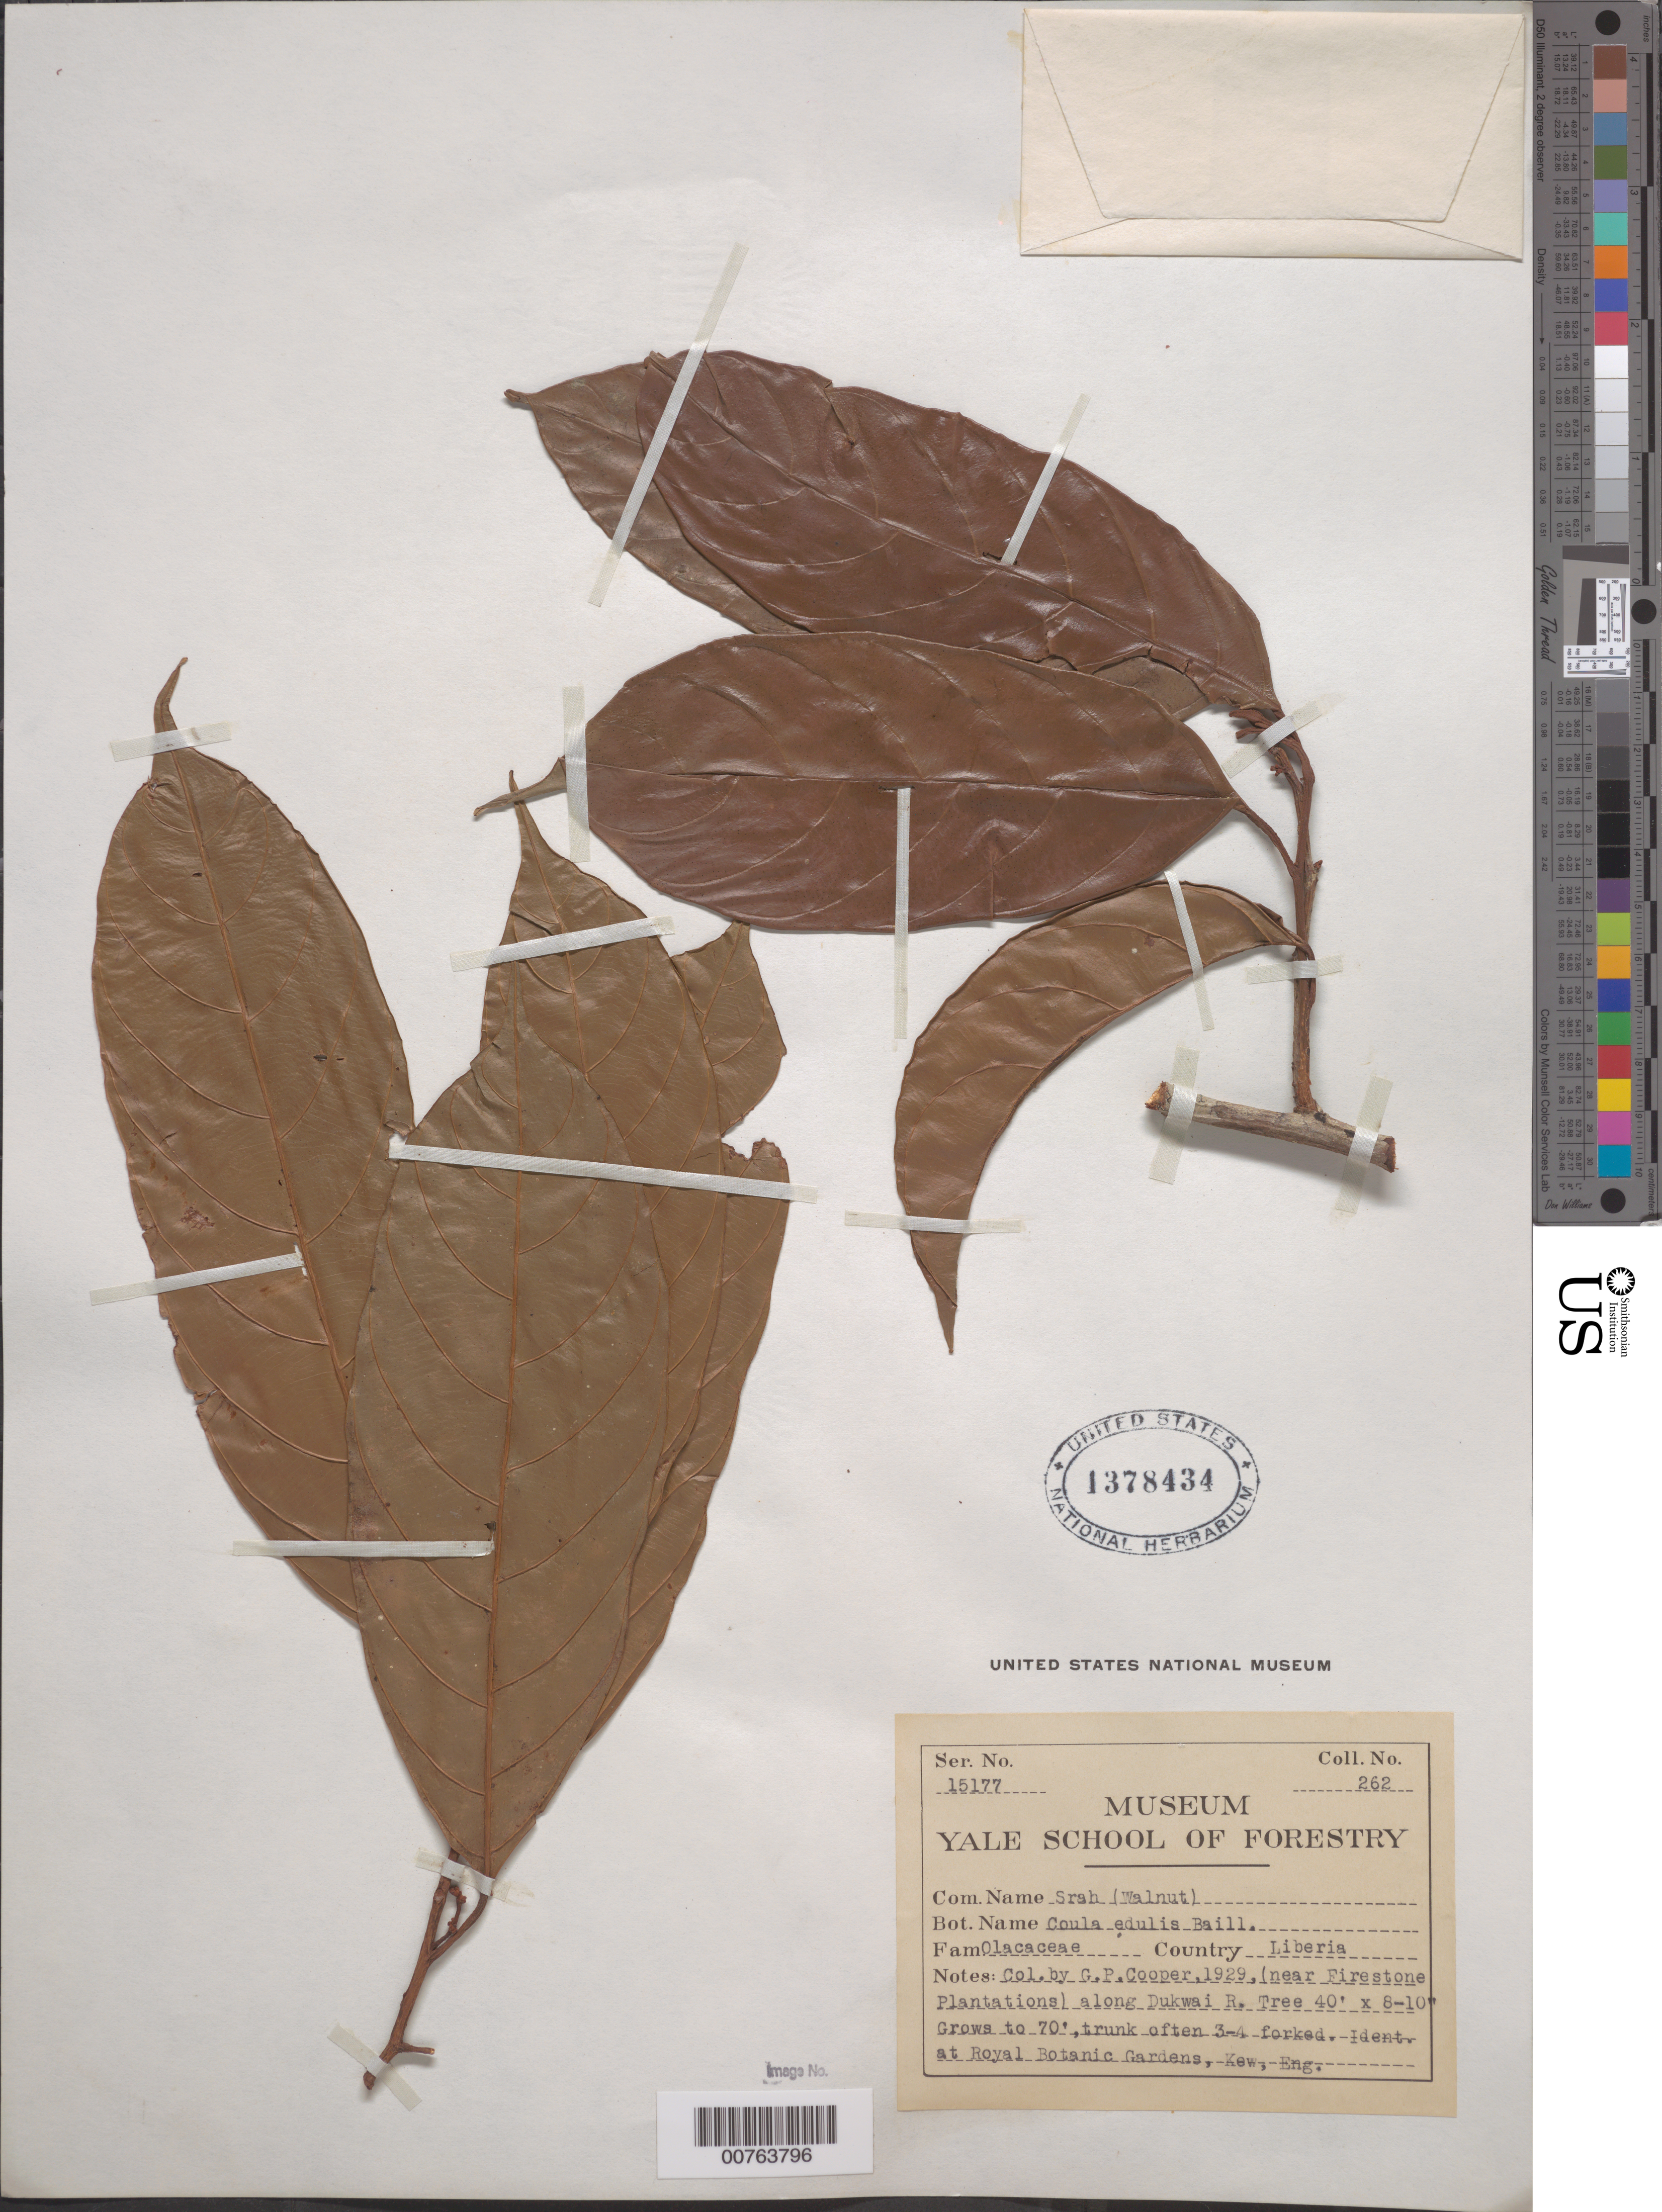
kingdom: Plantae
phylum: Tracheophyta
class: Magnoliopsida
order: Santalales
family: Coulaceae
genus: Coula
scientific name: Coula edulis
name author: Baill.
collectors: G. Cooper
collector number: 262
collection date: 1929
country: Liberia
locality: (Near Firestone Plantations) along Dukwai R.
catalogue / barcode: US 1378434